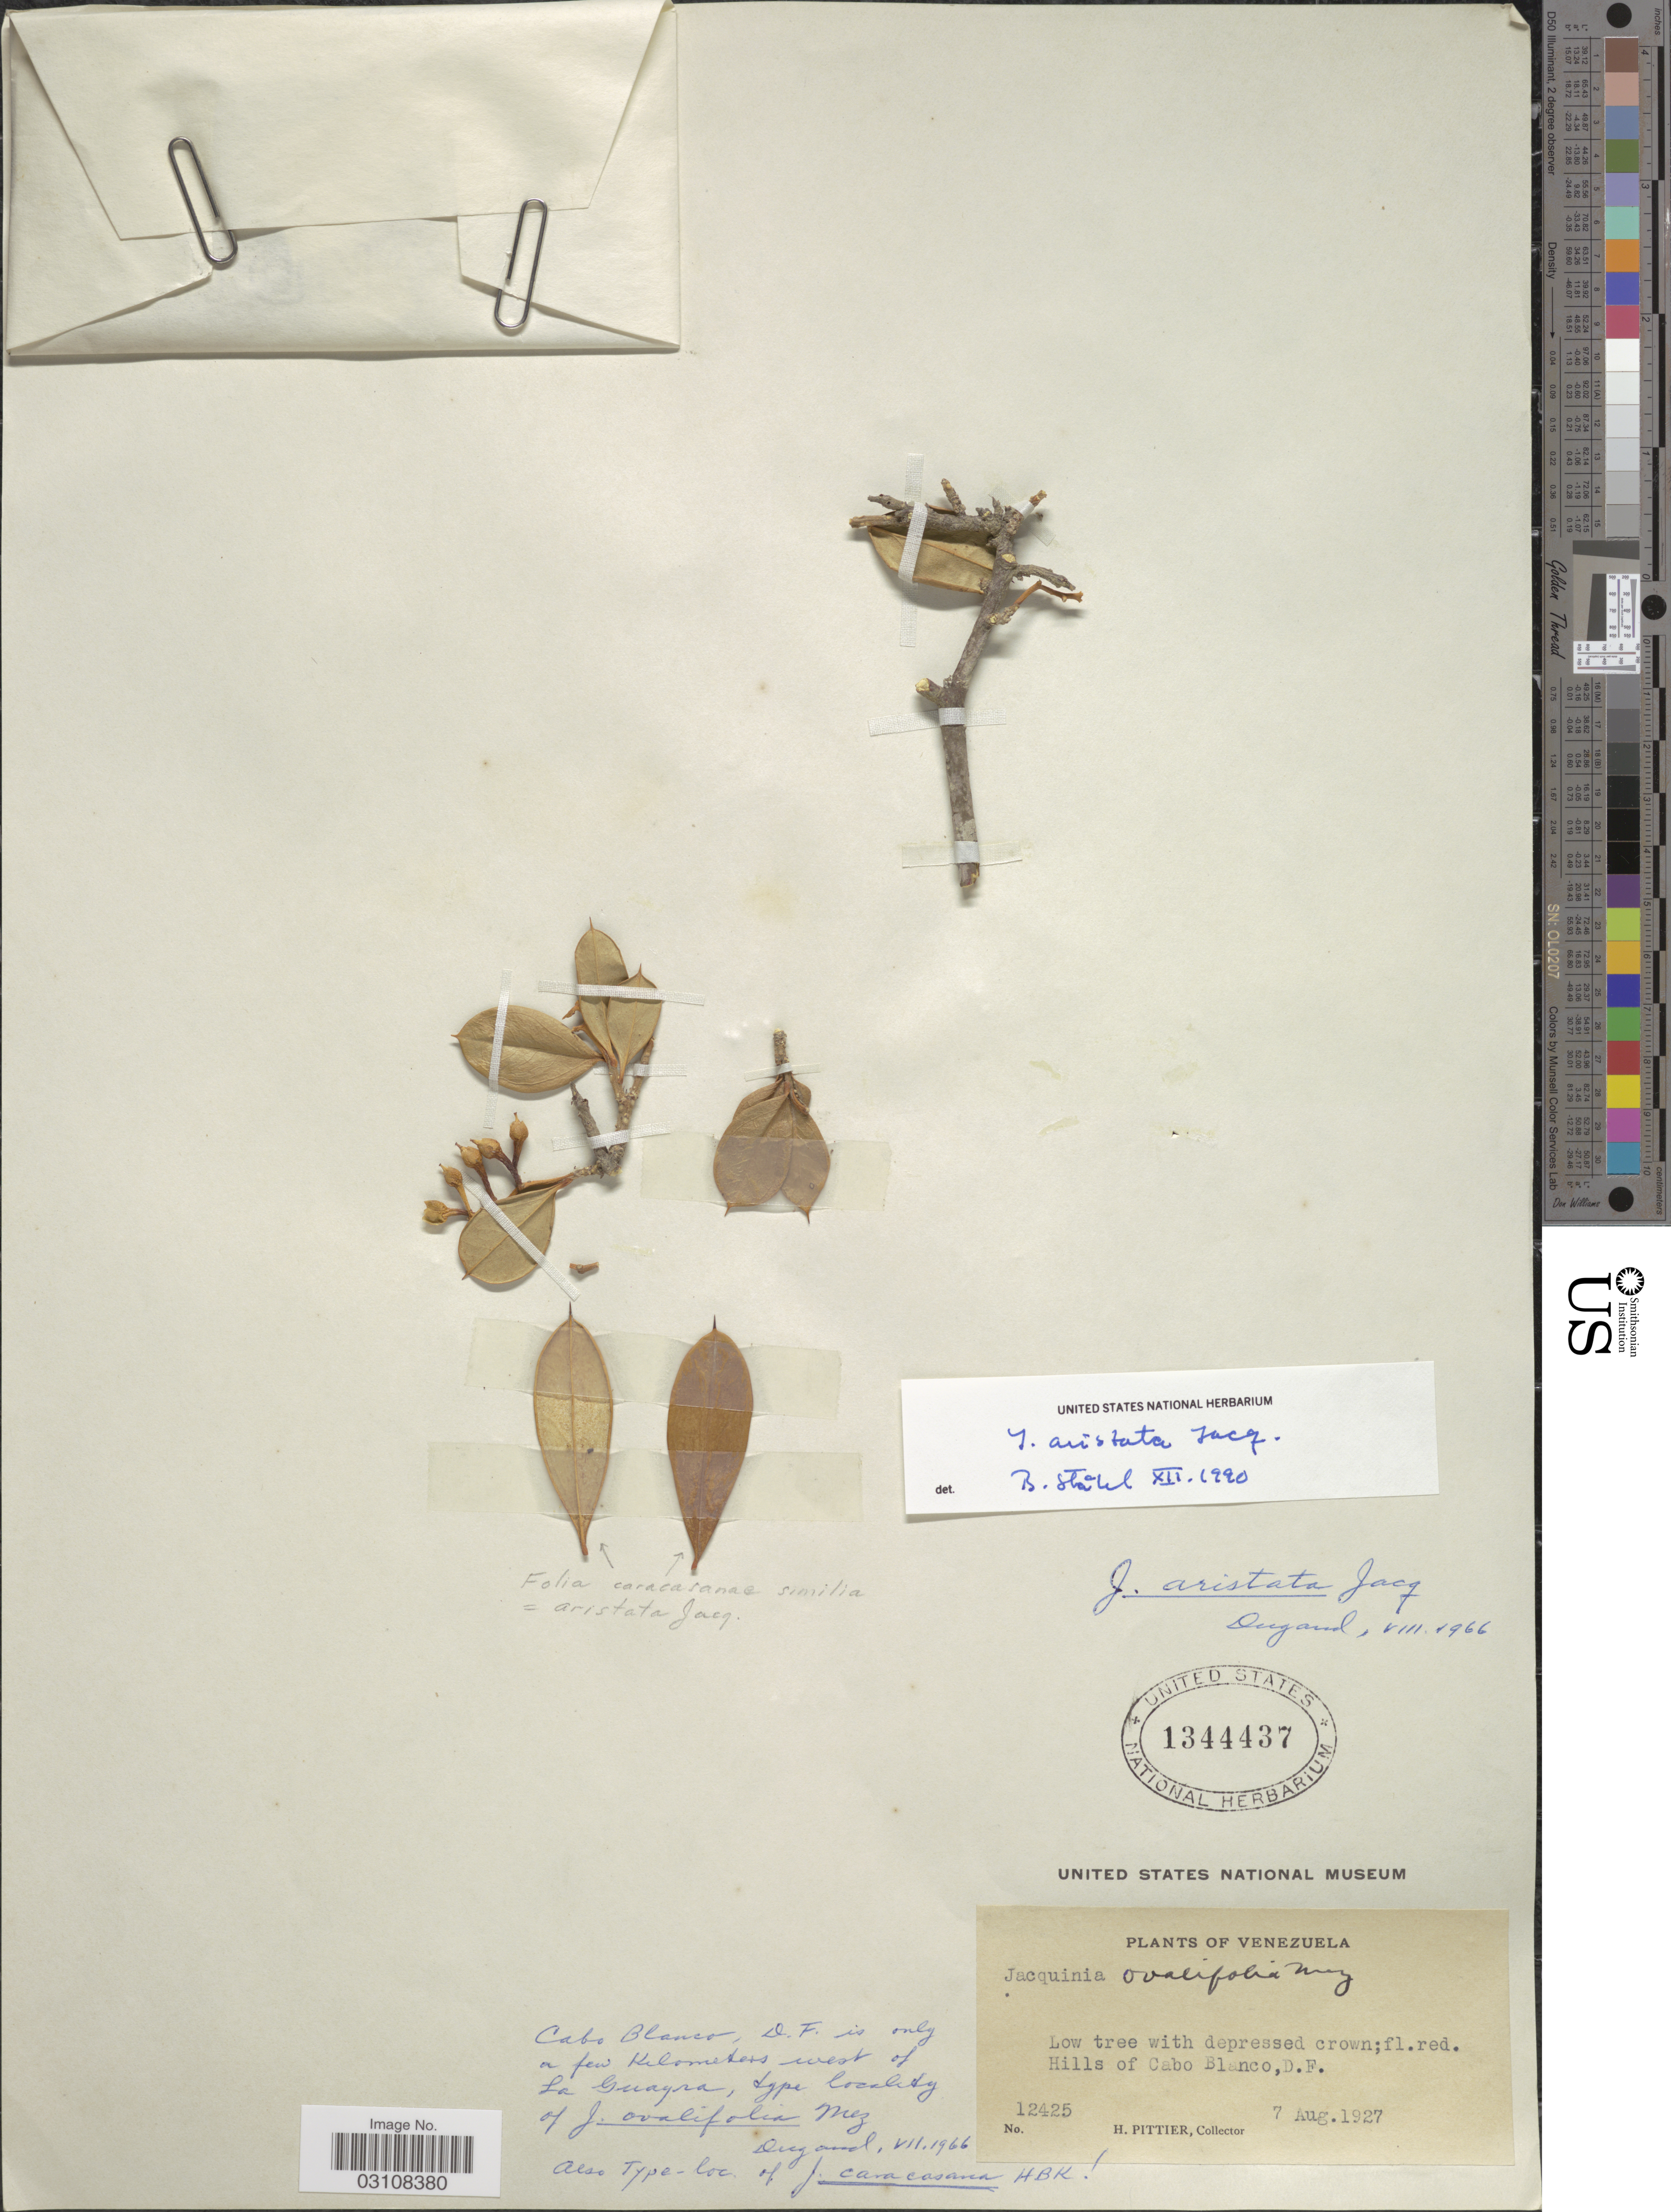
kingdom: Plantae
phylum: Tracheophyta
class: Magnoliopsida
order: Ericales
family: Primulaceae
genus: Bonellia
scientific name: Bonellia frutescens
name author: (Mill.) B. Ståhl & Källersjö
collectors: H. F. Pittier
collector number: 12425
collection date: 1927-08-07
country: Venezuela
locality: Hills of Cabo Blanco, D. F.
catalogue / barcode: US 1344437